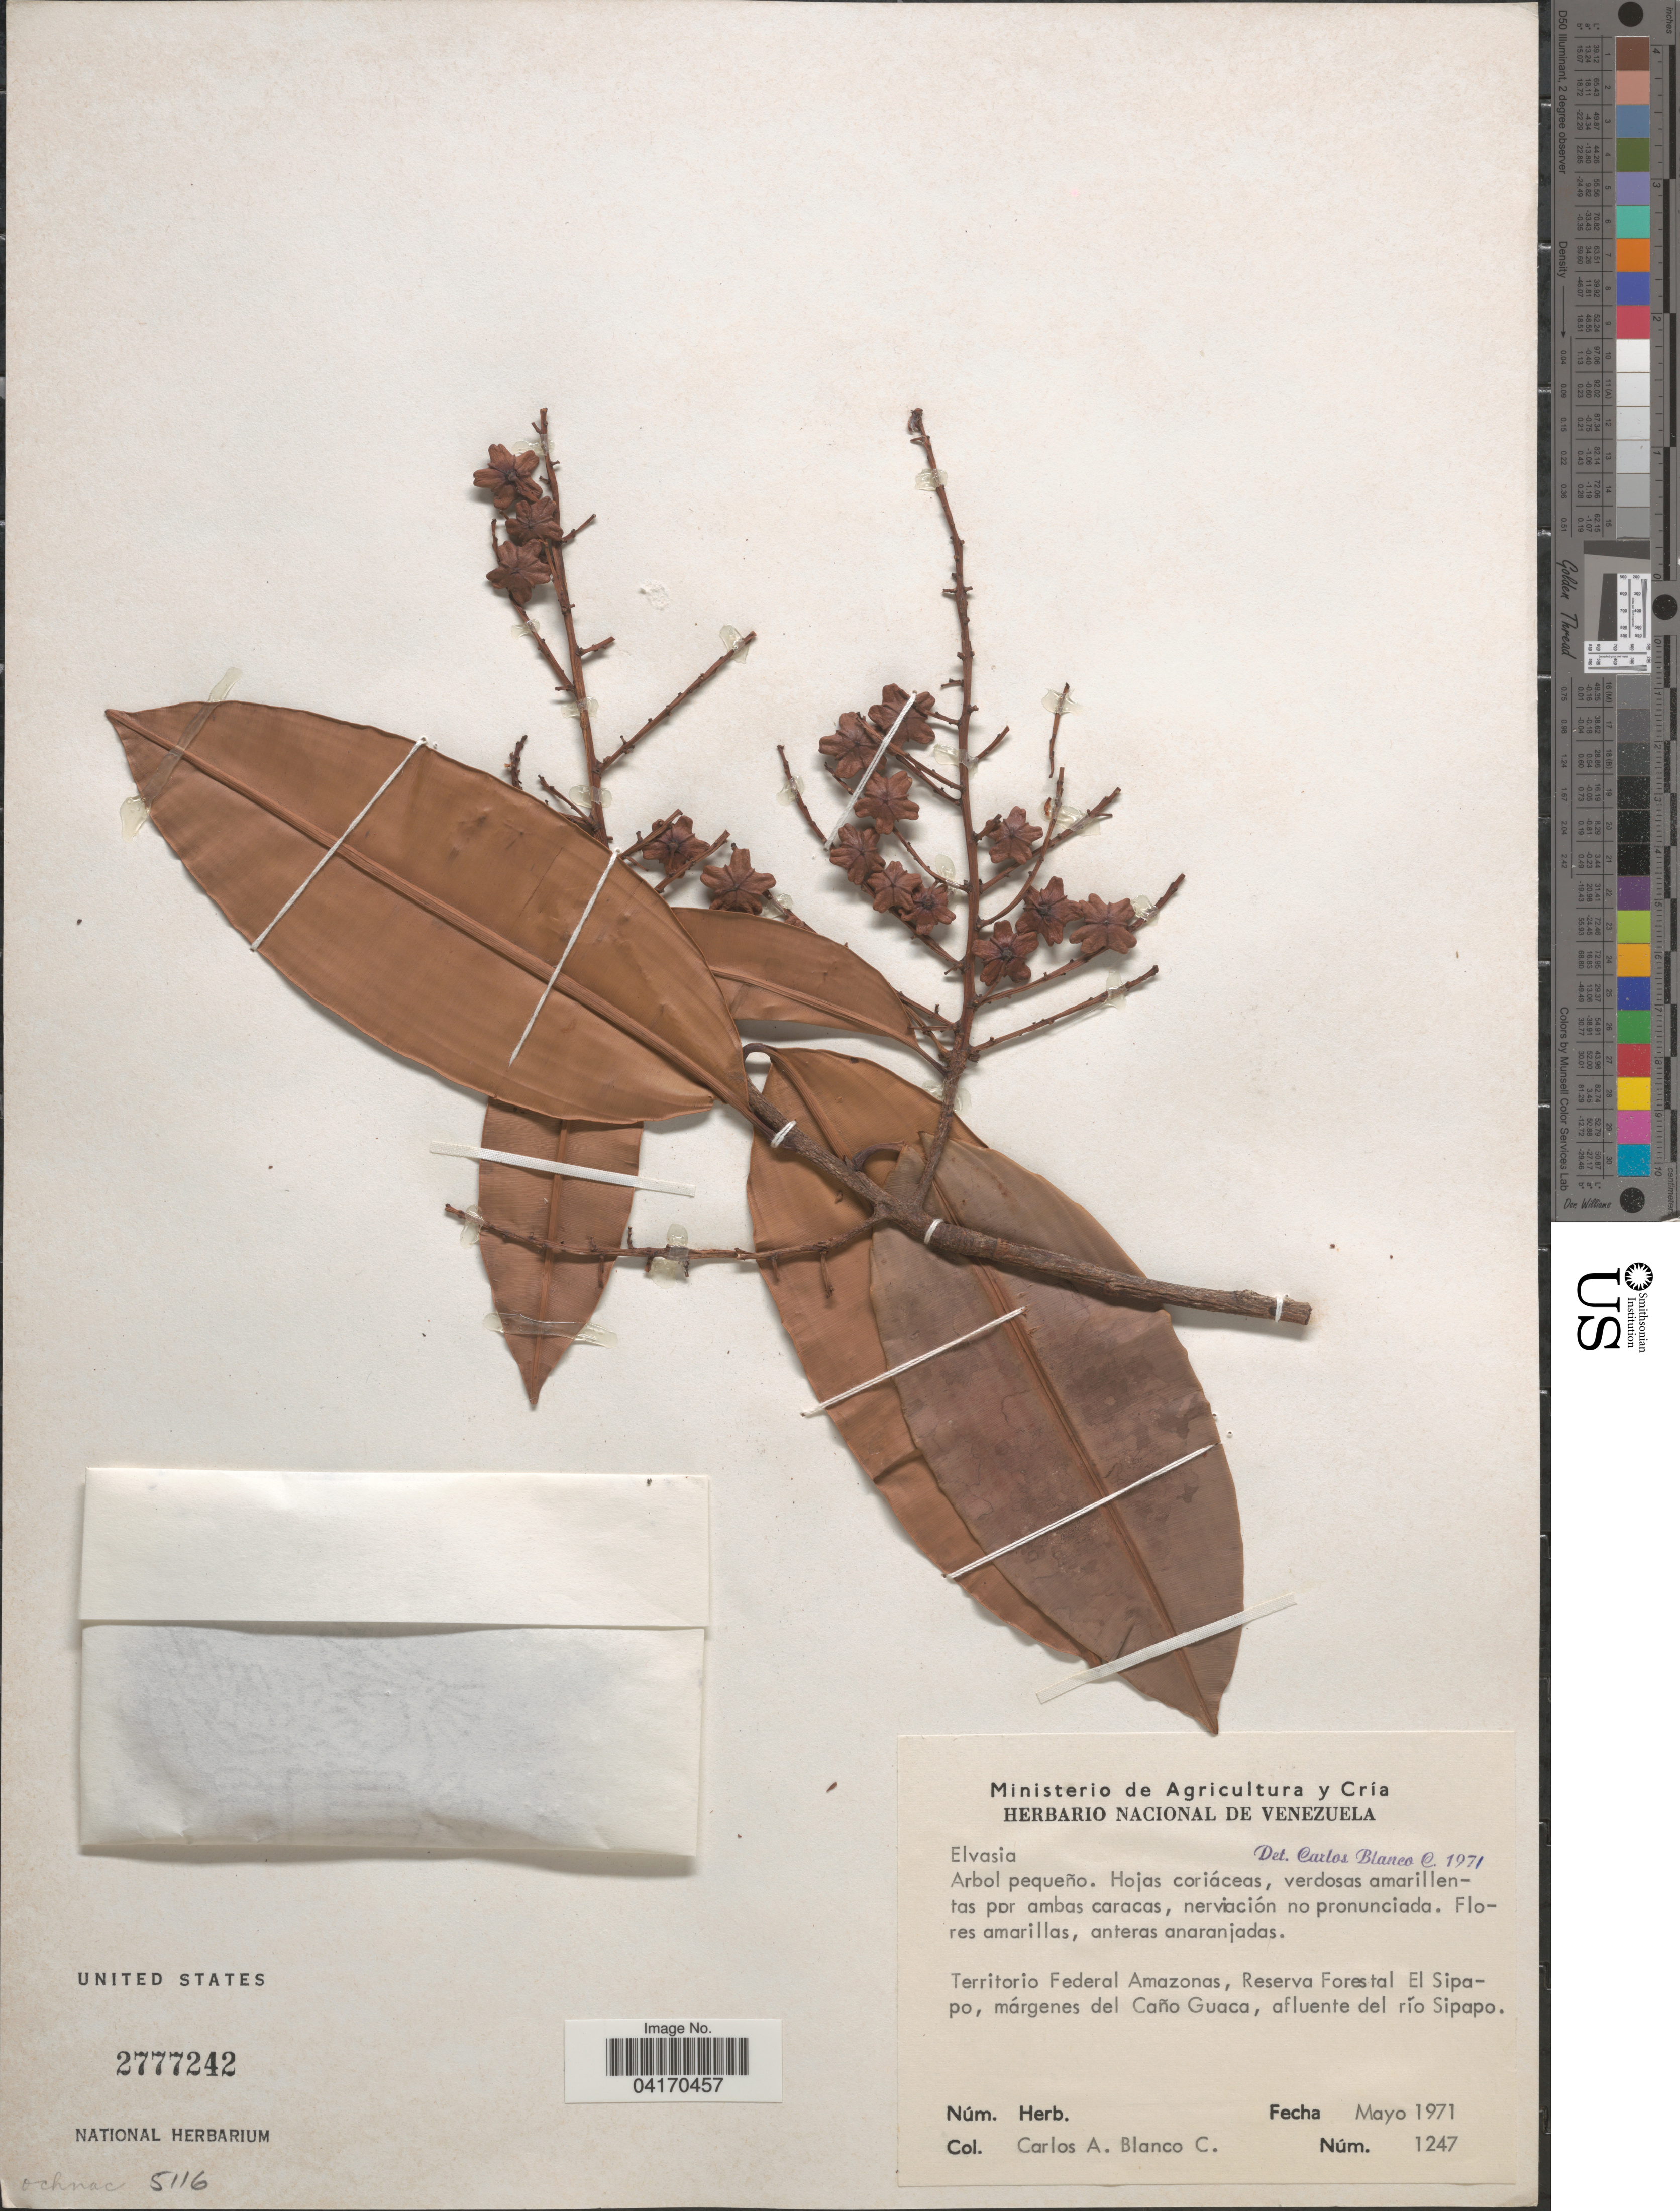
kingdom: Plantae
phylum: Tracheophyta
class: Magnoliopsida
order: Malpighiales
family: Ochnaceae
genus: Elvasia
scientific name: Elvasia sp.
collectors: C. A. Blanco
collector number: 1247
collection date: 1971-05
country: Venezuela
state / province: Amazonas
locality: Territorio Federal Amazonas, Reserva Forestal El Sipapo, márgenes del Caño Guaco, afluente del río Sipapo.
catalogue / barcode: US 2777242